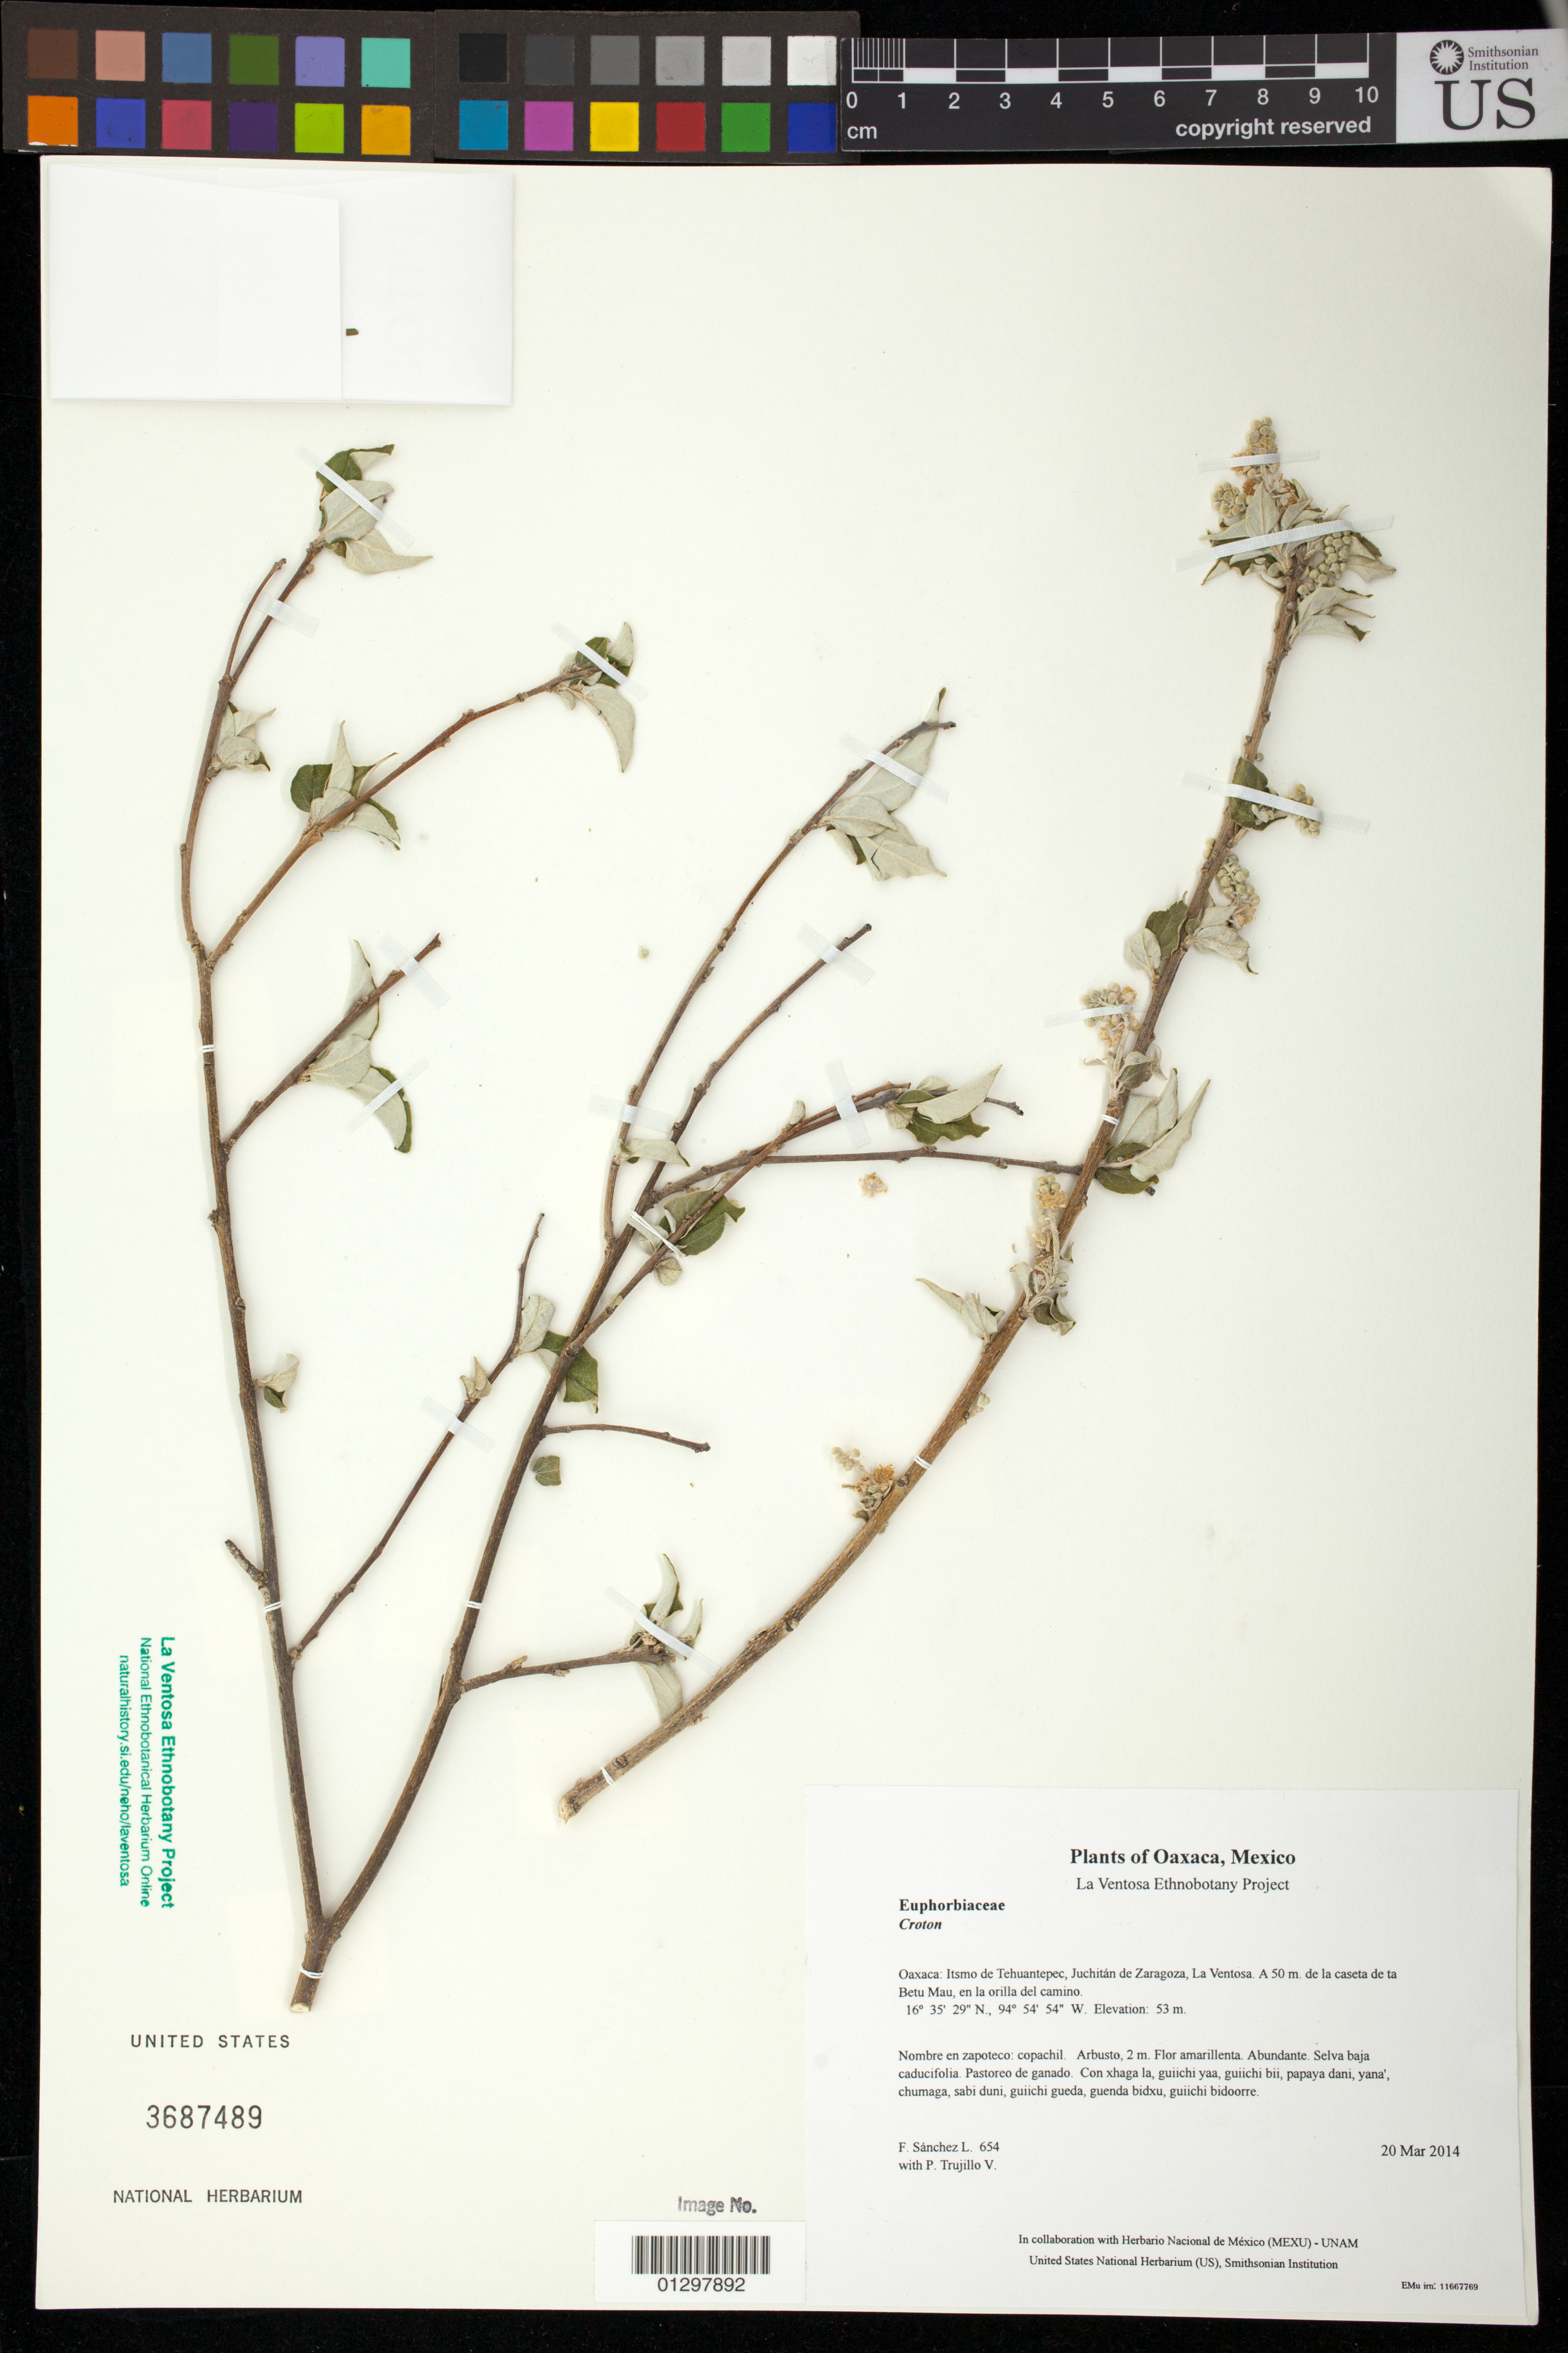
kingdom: Plantae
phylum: Tracheophyta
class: Magnoliopsida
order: Malpighiales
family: Euphorbiaceae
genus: Croton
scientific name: Croton watsonii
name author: Standl.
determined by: Berry, P. E.; Van Ee, B. W.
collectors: F. Sánchez L. & P. Trujillo V.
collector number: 654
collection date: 2014-03-20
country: Mexico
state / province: Oaxaca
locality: Itsmo de Tehuantepec, Juchitán de Zaragoza, La Ventosa. A 50 m. de la caseta de ta Betu Mau, en la orilla del camino.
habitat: Selva baja caducifolia. Pastoreo de ganado.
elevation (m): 53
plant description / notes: JEBOT, MEXU, SERO, US; Yaga bandaga. 2 m. Guie' naguchi ga. Stale.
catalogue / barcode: US 3687489